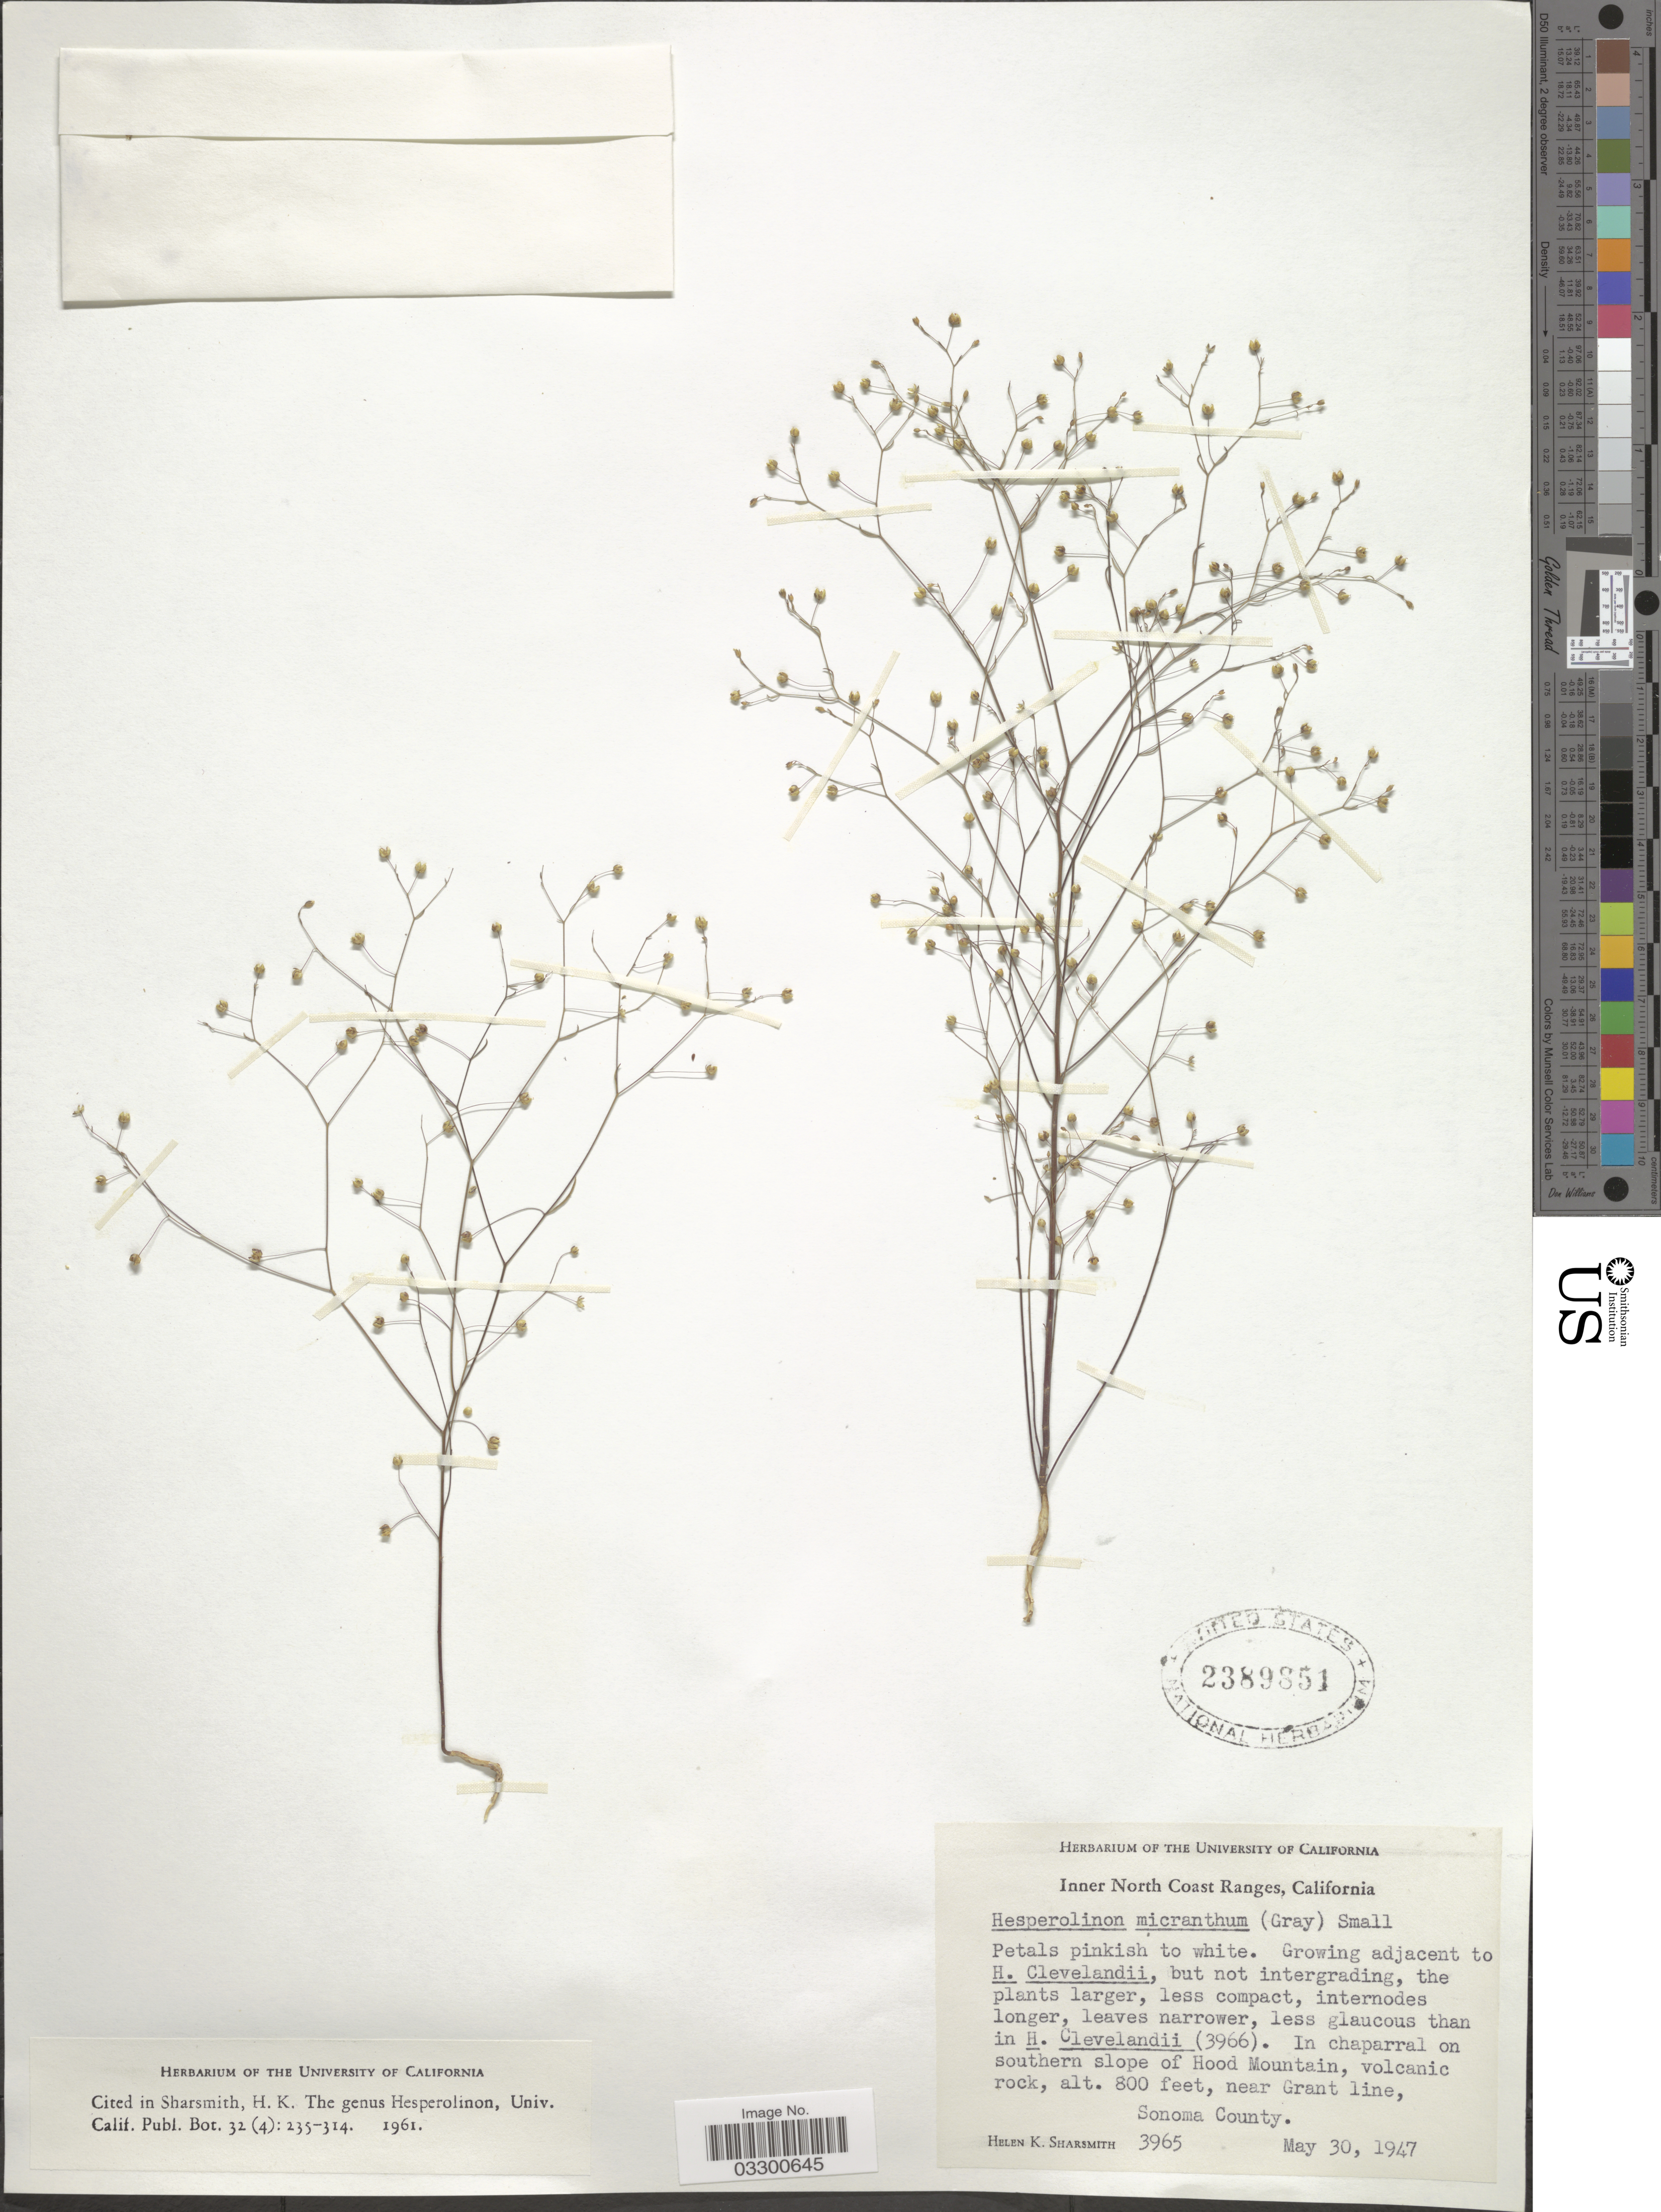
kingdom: Plantae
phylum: Tracheophyta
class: Magnoliopsida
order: Malpighiales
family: Linaceae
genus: Linum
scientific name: Linum micranthum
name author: A. Gray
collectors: H. Sharsmith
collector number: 3965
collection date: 1947-05-30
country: United States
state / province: California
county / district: Sonoma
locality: Inner North Coast Ranges. In chaparral on southern slope of Hood Mountain, near Grant line, Sonoma County.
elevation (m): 244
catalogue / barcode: US 2389851